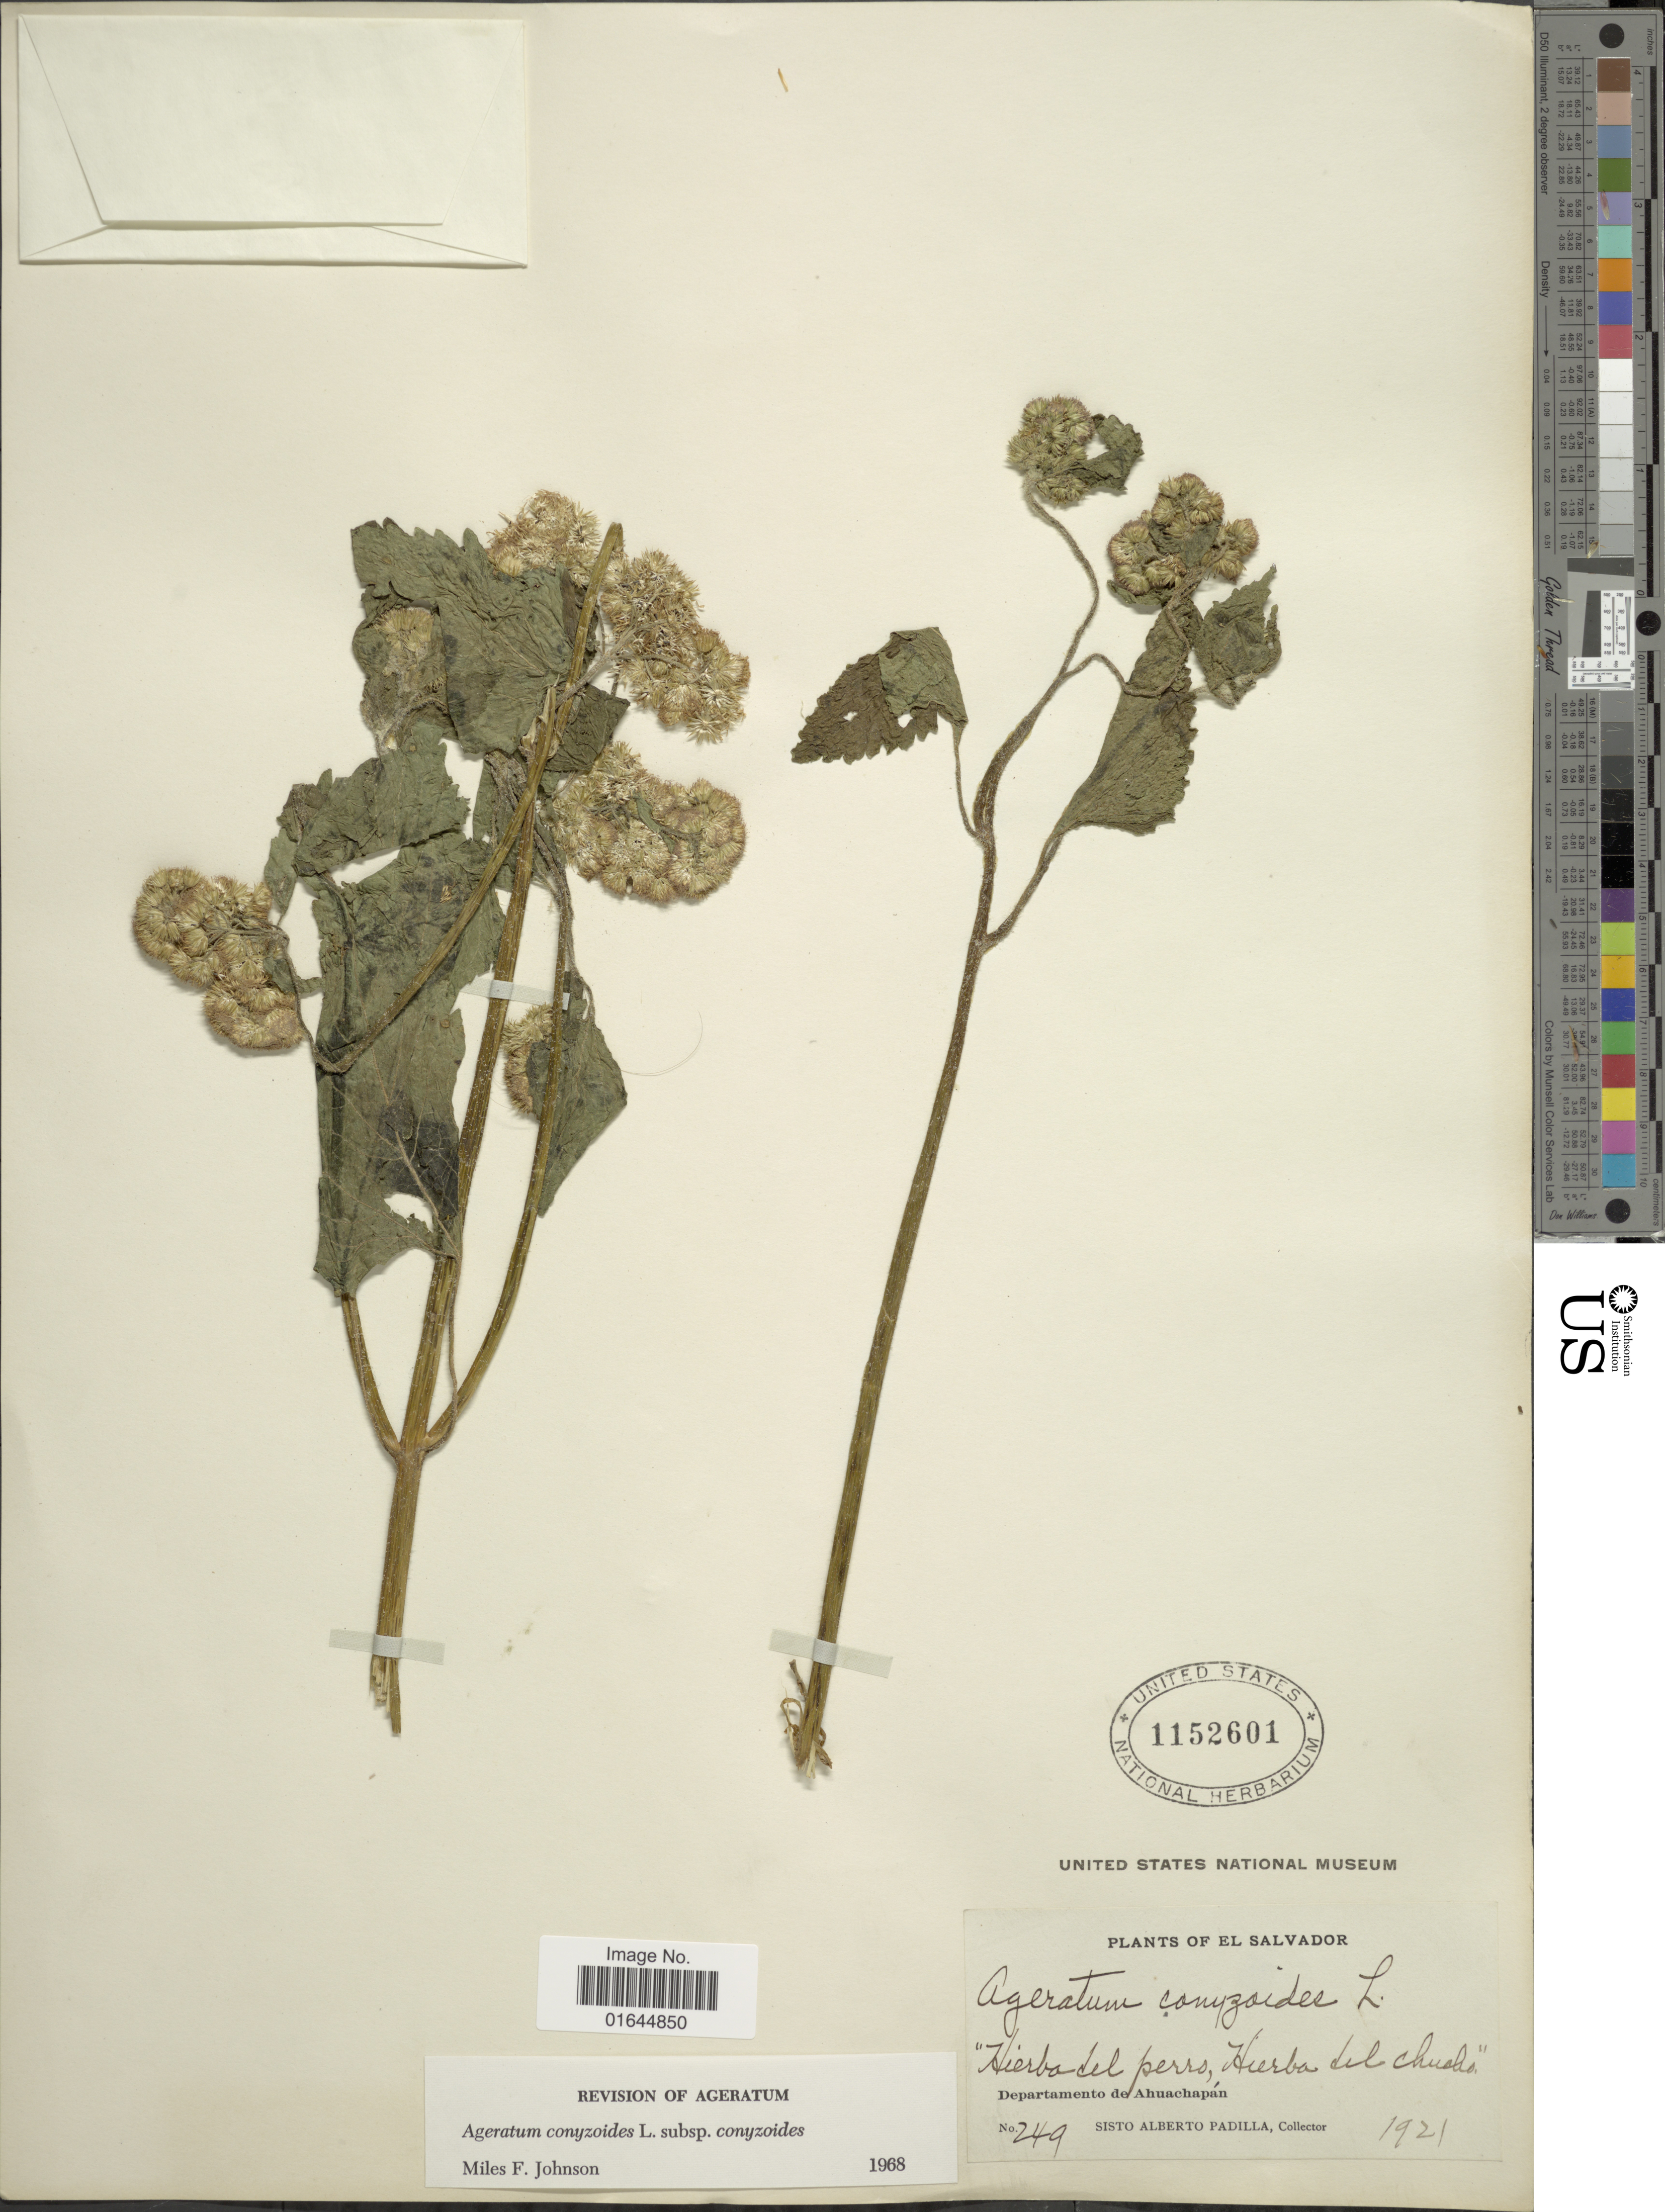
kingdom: Plantae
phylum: Tracheophyta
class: Magnoliopsida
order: Asterales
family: Asteraceae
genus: Ageratum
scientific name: Ageratum houstonianum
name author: Mill.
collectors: S. A. Padilla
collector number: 249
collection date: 1921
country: El Salvador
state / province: Ahuachapan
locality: El Salvador, Departamento de Ahuachpán.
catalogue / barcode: US 1152601